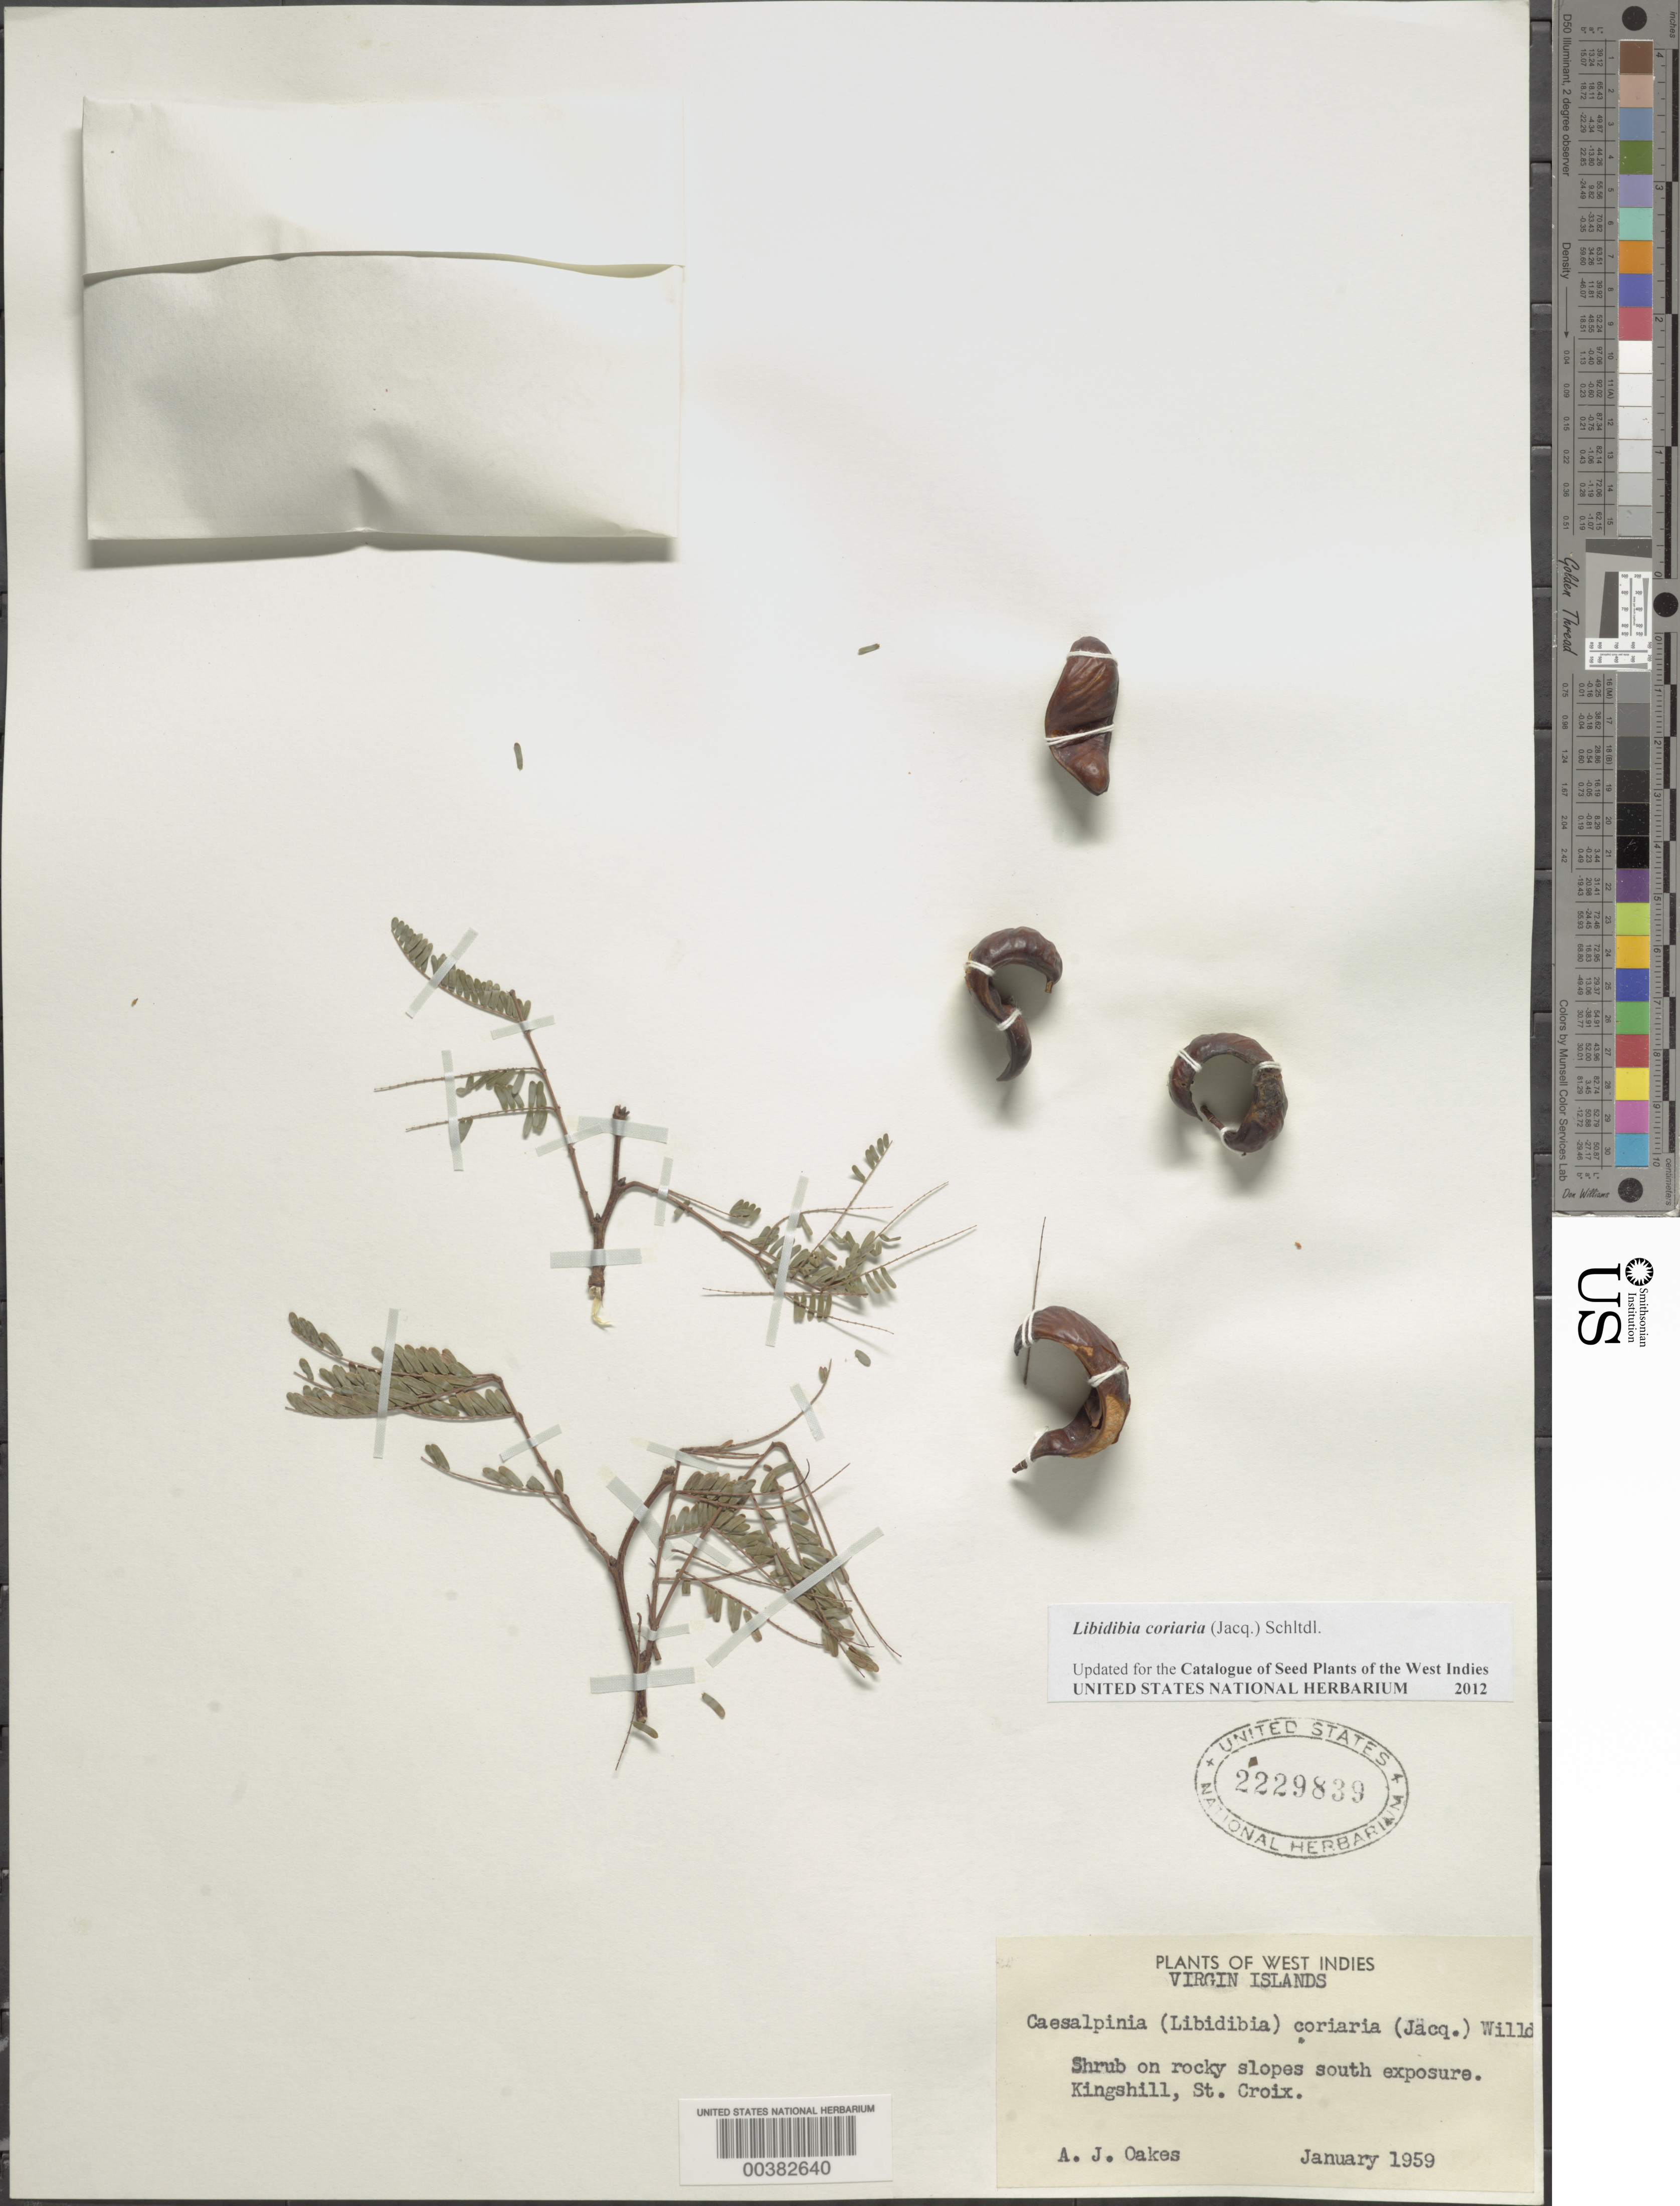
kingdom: Plantae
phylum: Tracheophyta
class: Magnoliopsida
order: Fabales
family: Fabaceae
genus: Libidibia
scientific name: Libidibia coriaria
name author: (Jacq.) Schltdl.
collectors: A. Oakes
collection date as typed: Jan 1959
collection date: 1959-01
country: U.S. Virgin Islands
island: St. Croix Island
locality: Kingshill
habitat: On rocky slopes s exposure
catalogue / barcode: US 2229839